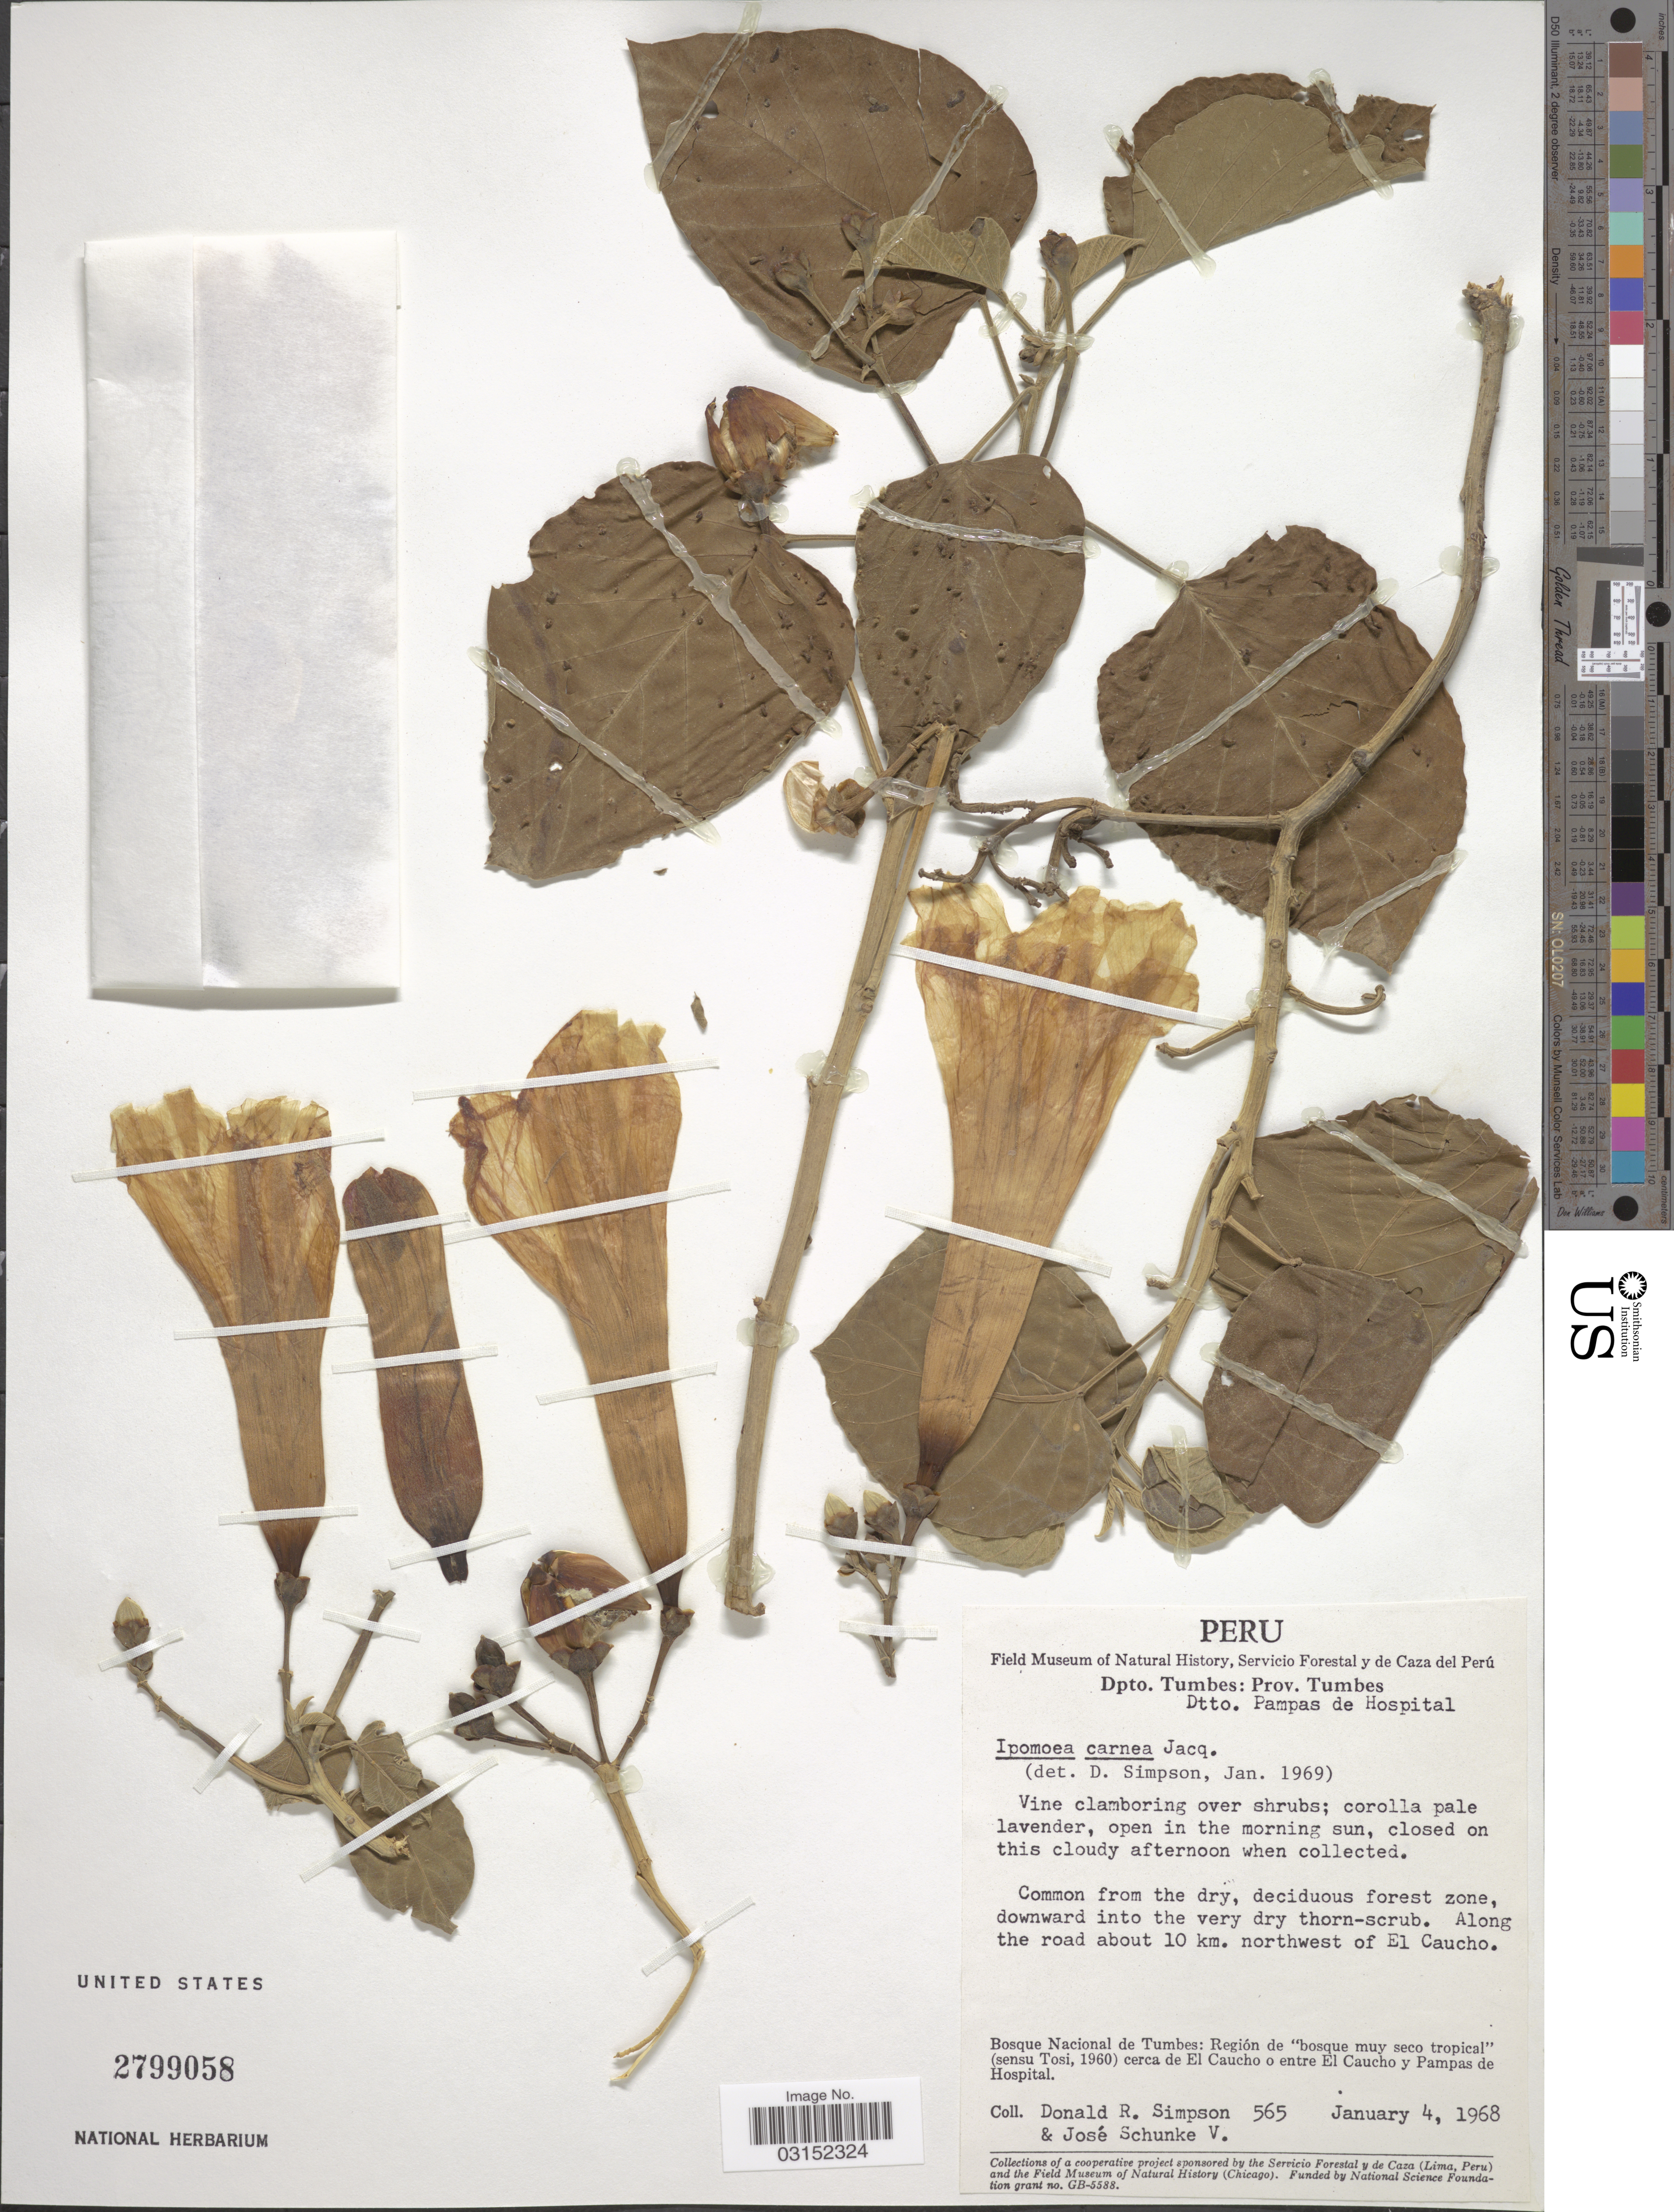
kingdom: Plantae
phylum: Tracheophyta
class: Magnoliopsida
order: Solanales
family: Convolvulaceae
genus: Ipomoea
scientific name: Ipomoea carnea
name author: Jacq.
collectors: D. R. Simpson & J. Schunke Vigo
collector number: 565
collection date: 1968-01-04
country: Peru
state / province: Tumbes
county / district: Tumbes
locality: Dpto. Tumbes: Prov. Tumbes, Dtto. Pampas de Hospital, Along the road about 10 km. northwest of El Caucho, Bosque Nacional de Tumbes: Región de "bosque muy seco tropical" (sensu Tosi, 1960) cerca de El Caucho o entre El Caucho y Pampas de Hospital.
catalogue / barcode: US 2799058